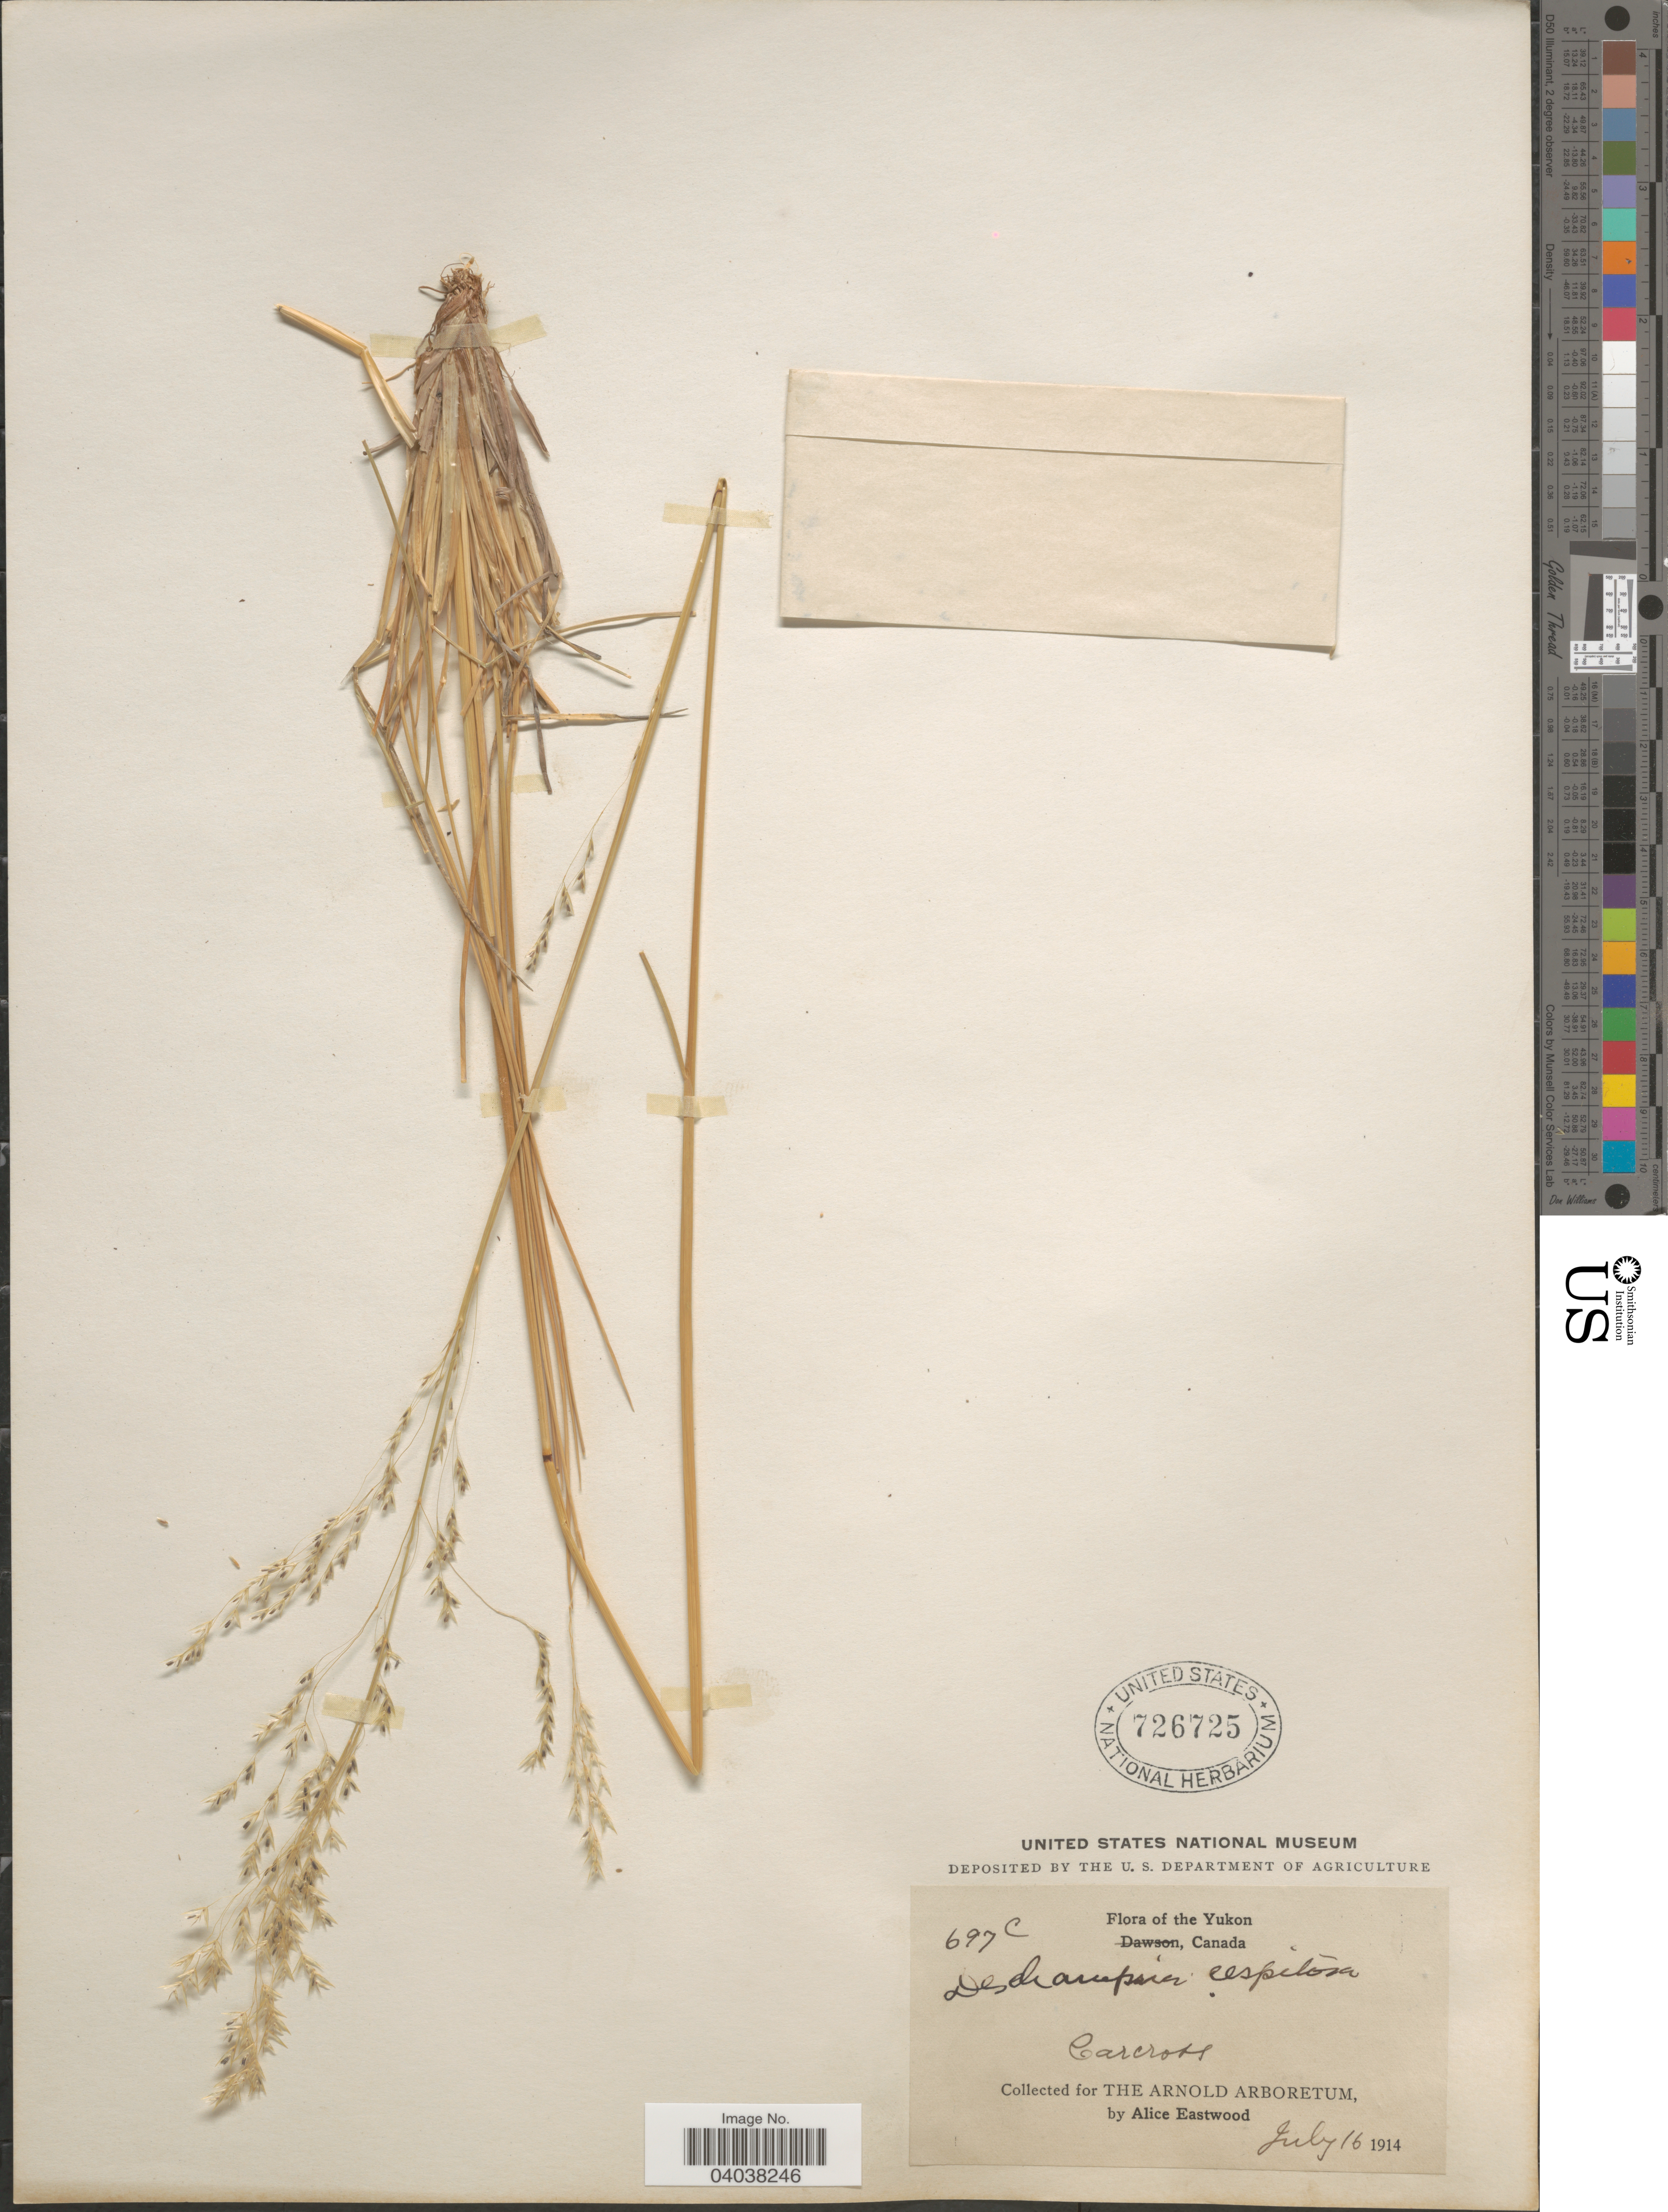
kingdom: Plantae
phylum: Tracheophyta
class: Liliopsida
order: Poales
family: Poaceae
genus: Deschampsia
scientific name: Deschampsia cespitosa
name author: (L.) P. Beauv.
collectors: A. Eastwood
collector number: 697c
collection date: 1914-07-16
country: Canada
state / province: Yukon Territory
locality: The Yukon. Carcross.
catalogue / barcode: US 726725